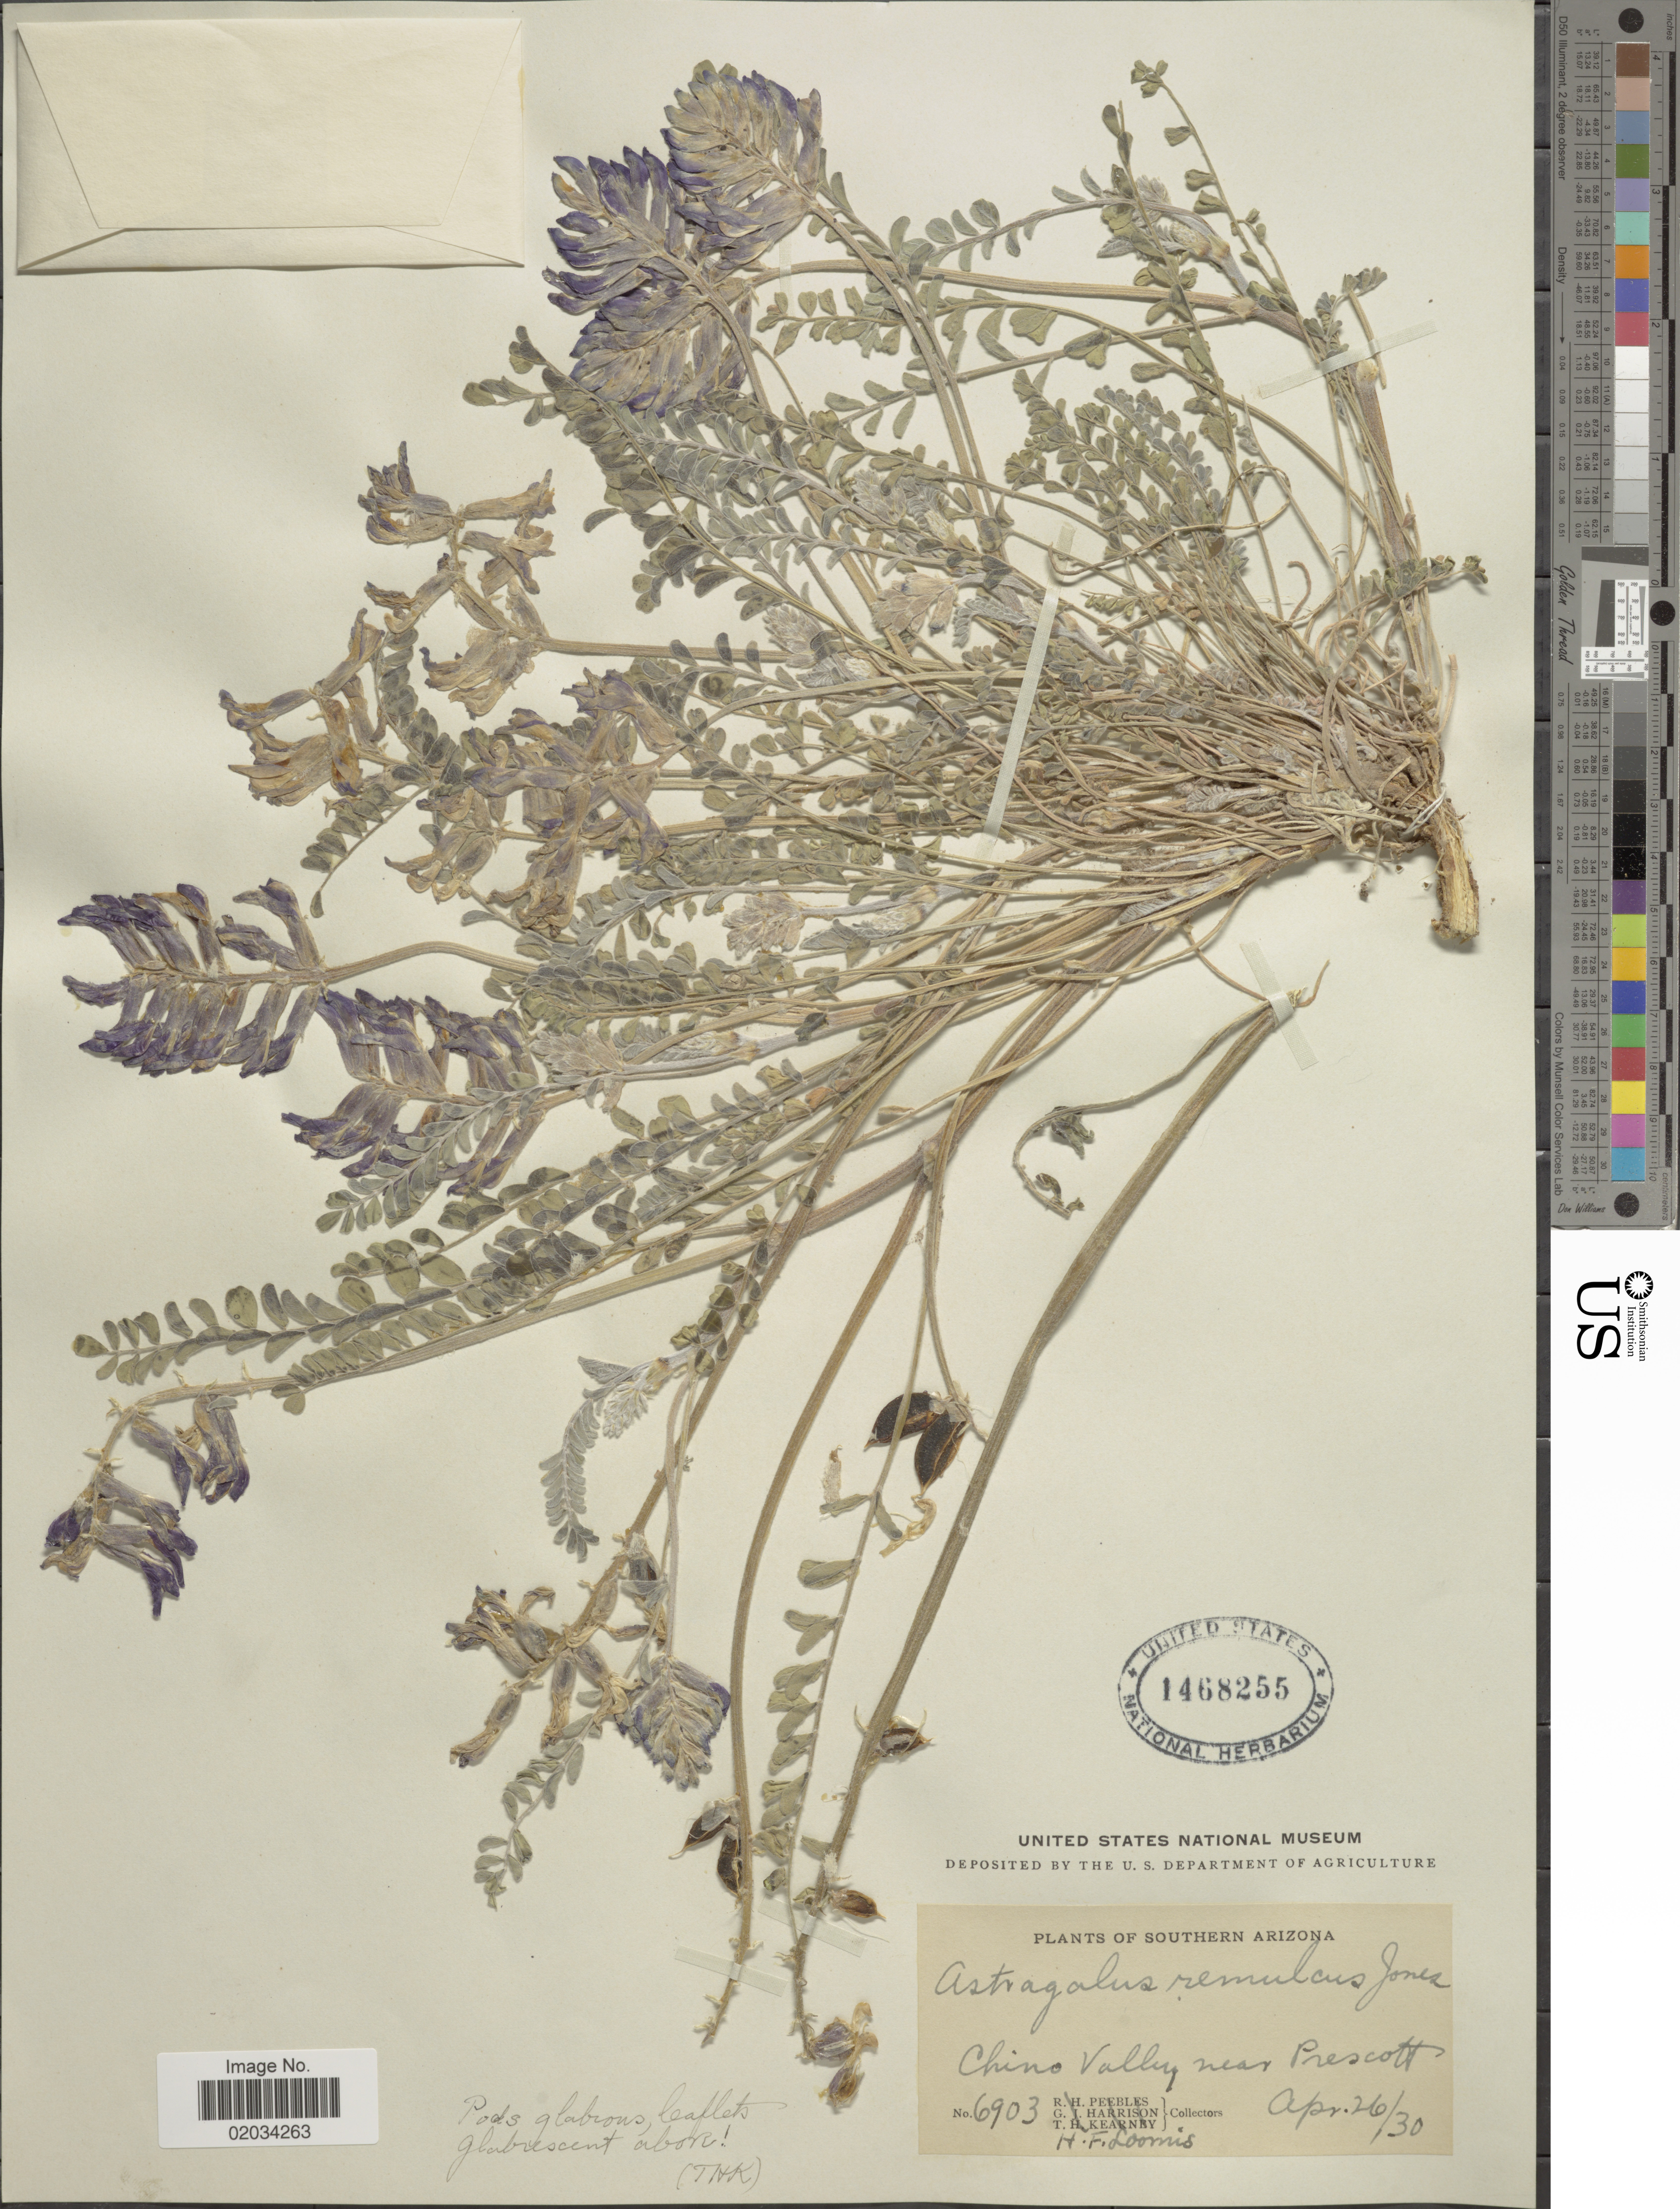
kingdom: Plantae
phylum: Tracheophyta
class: Magnoliopsida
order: Fabales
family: Fabaceae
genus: Astragalus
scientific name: Astragalus remulcus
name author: M.E. Jones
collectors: H. Loomis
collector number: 6903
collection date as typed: Transcribed d/m/y: 26/4/30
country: United States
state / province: Arizona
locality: Southern Arizona, Chino Valley near Prescott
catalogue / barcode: US 1468255